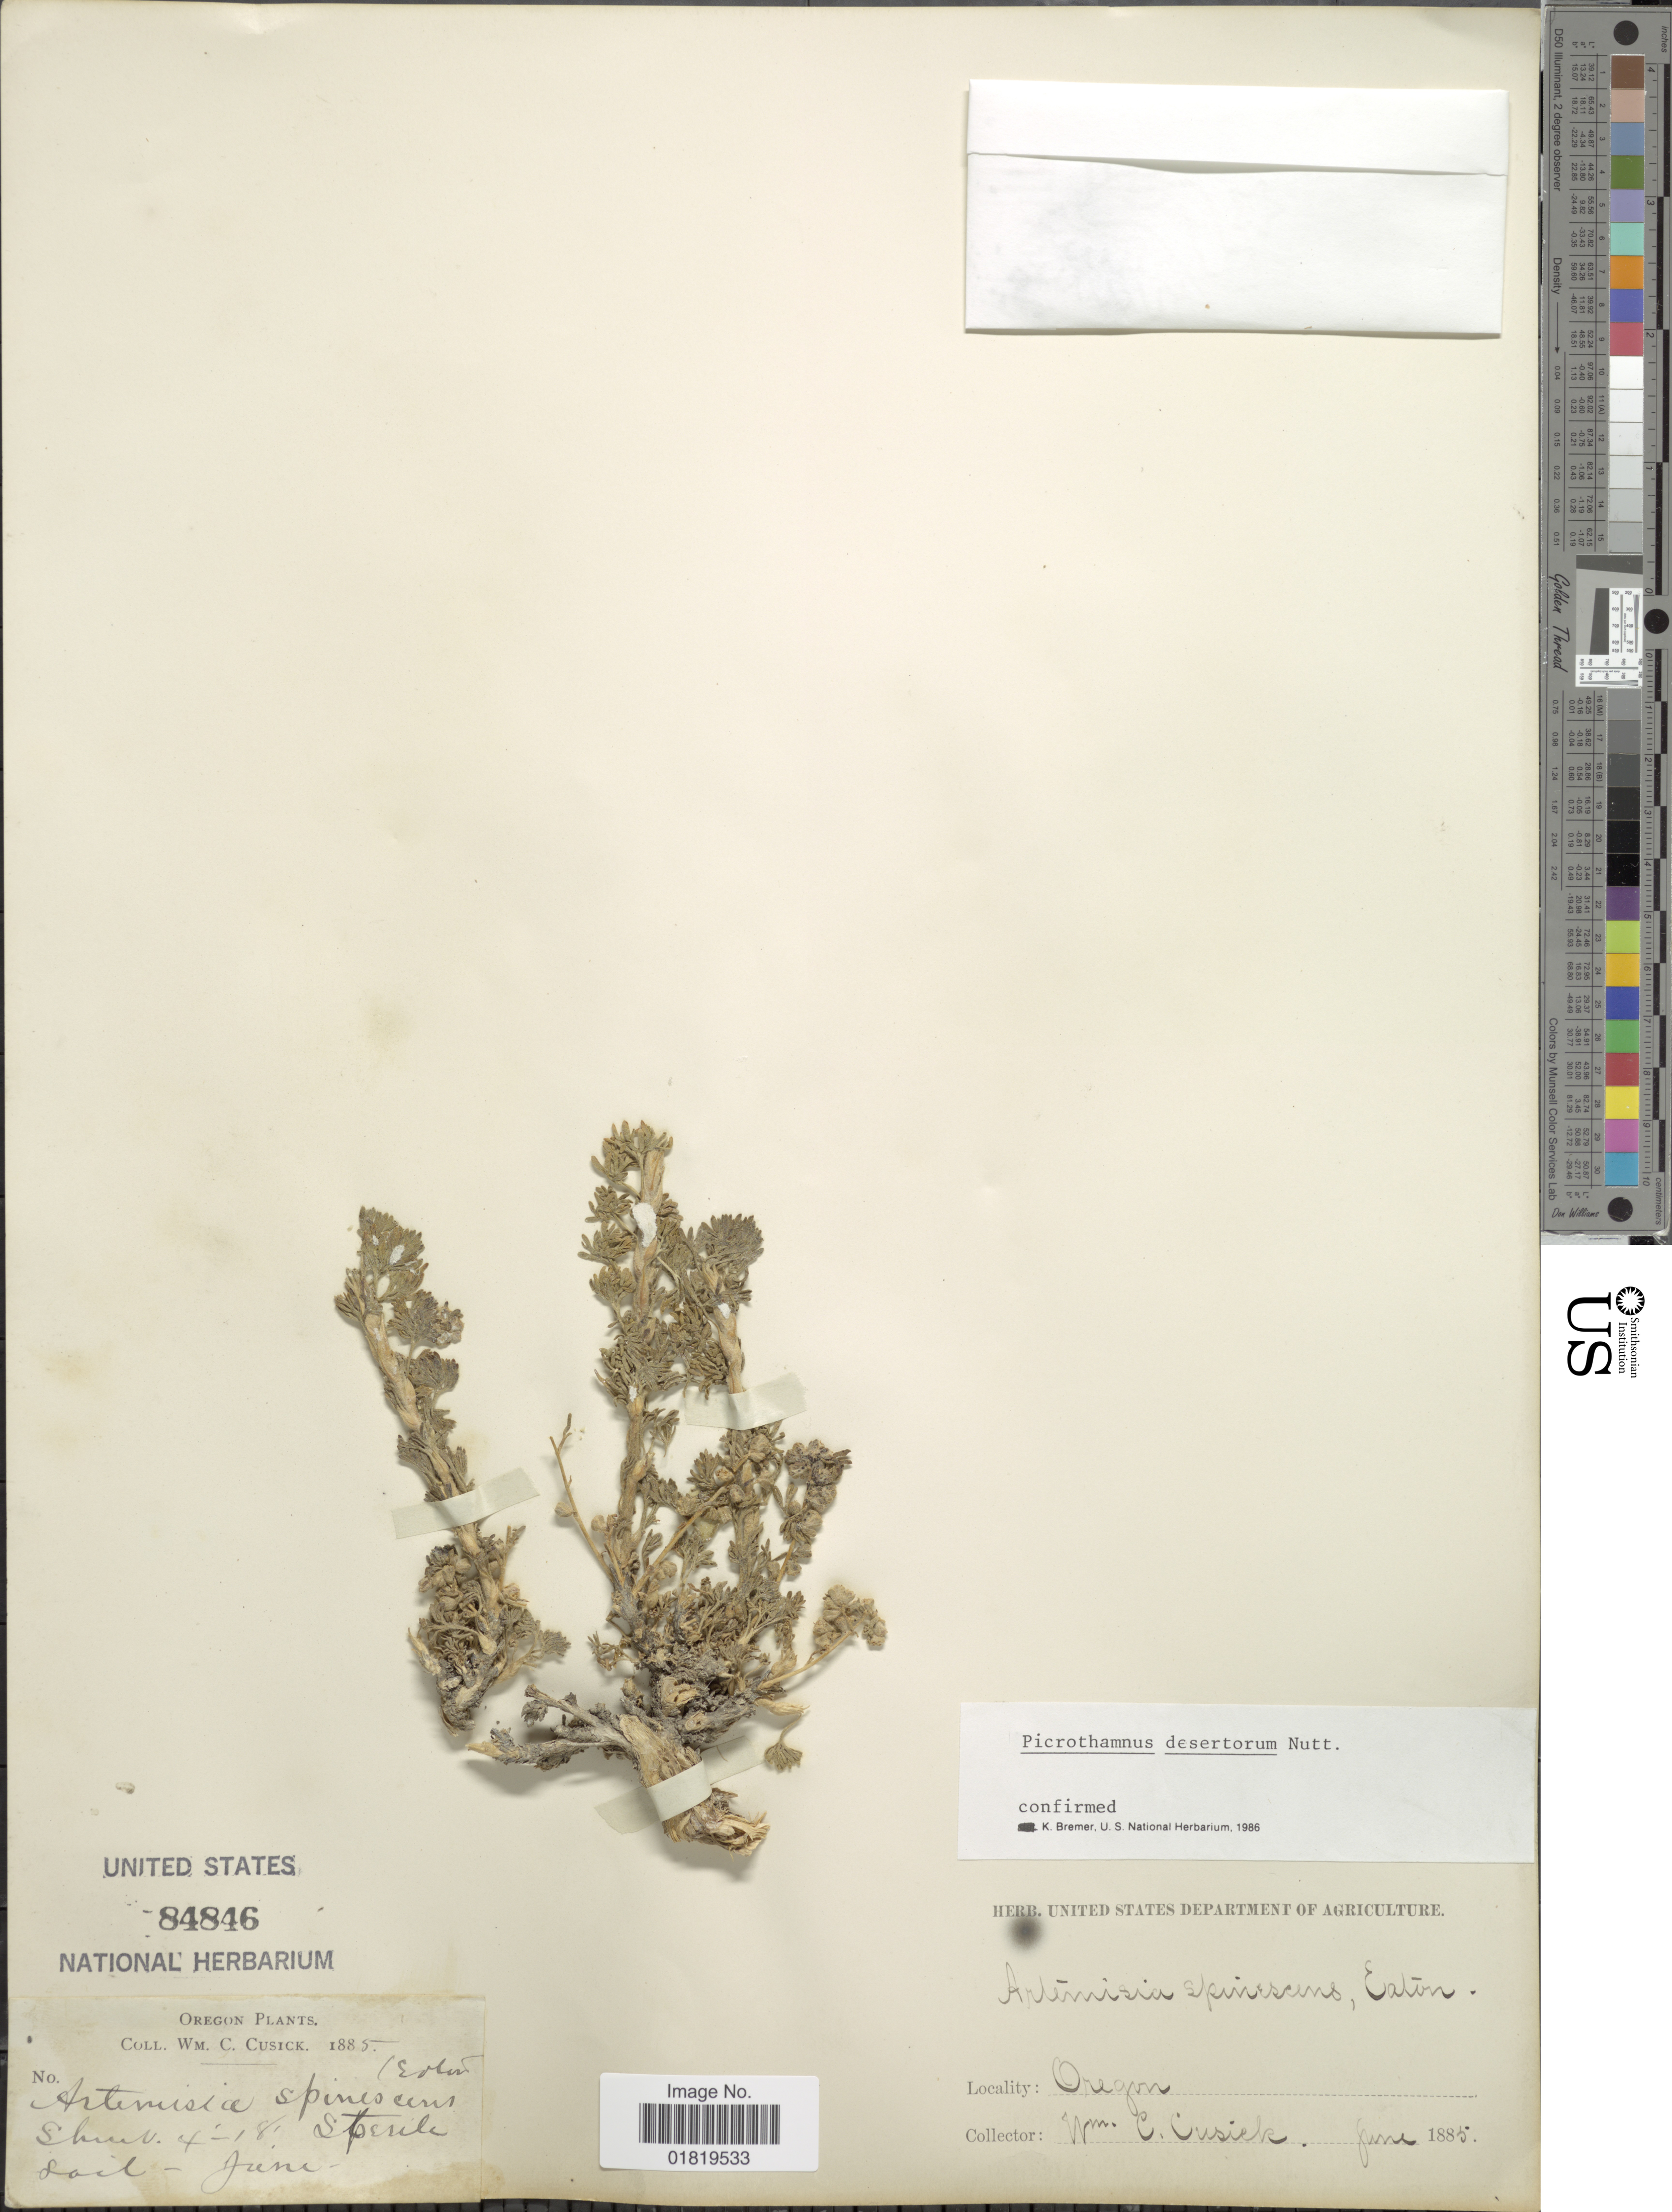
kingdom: Plantae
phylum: Tracheophyta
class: Magnoliopsida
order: Asterales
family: Asteraceae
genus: Picrothamnus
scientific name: Picrothamnus desertorum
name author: Nutt.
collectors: W. C. Cusick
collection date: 1885-06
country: United States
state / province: Oregon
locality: Oregon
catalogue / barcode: US 84846